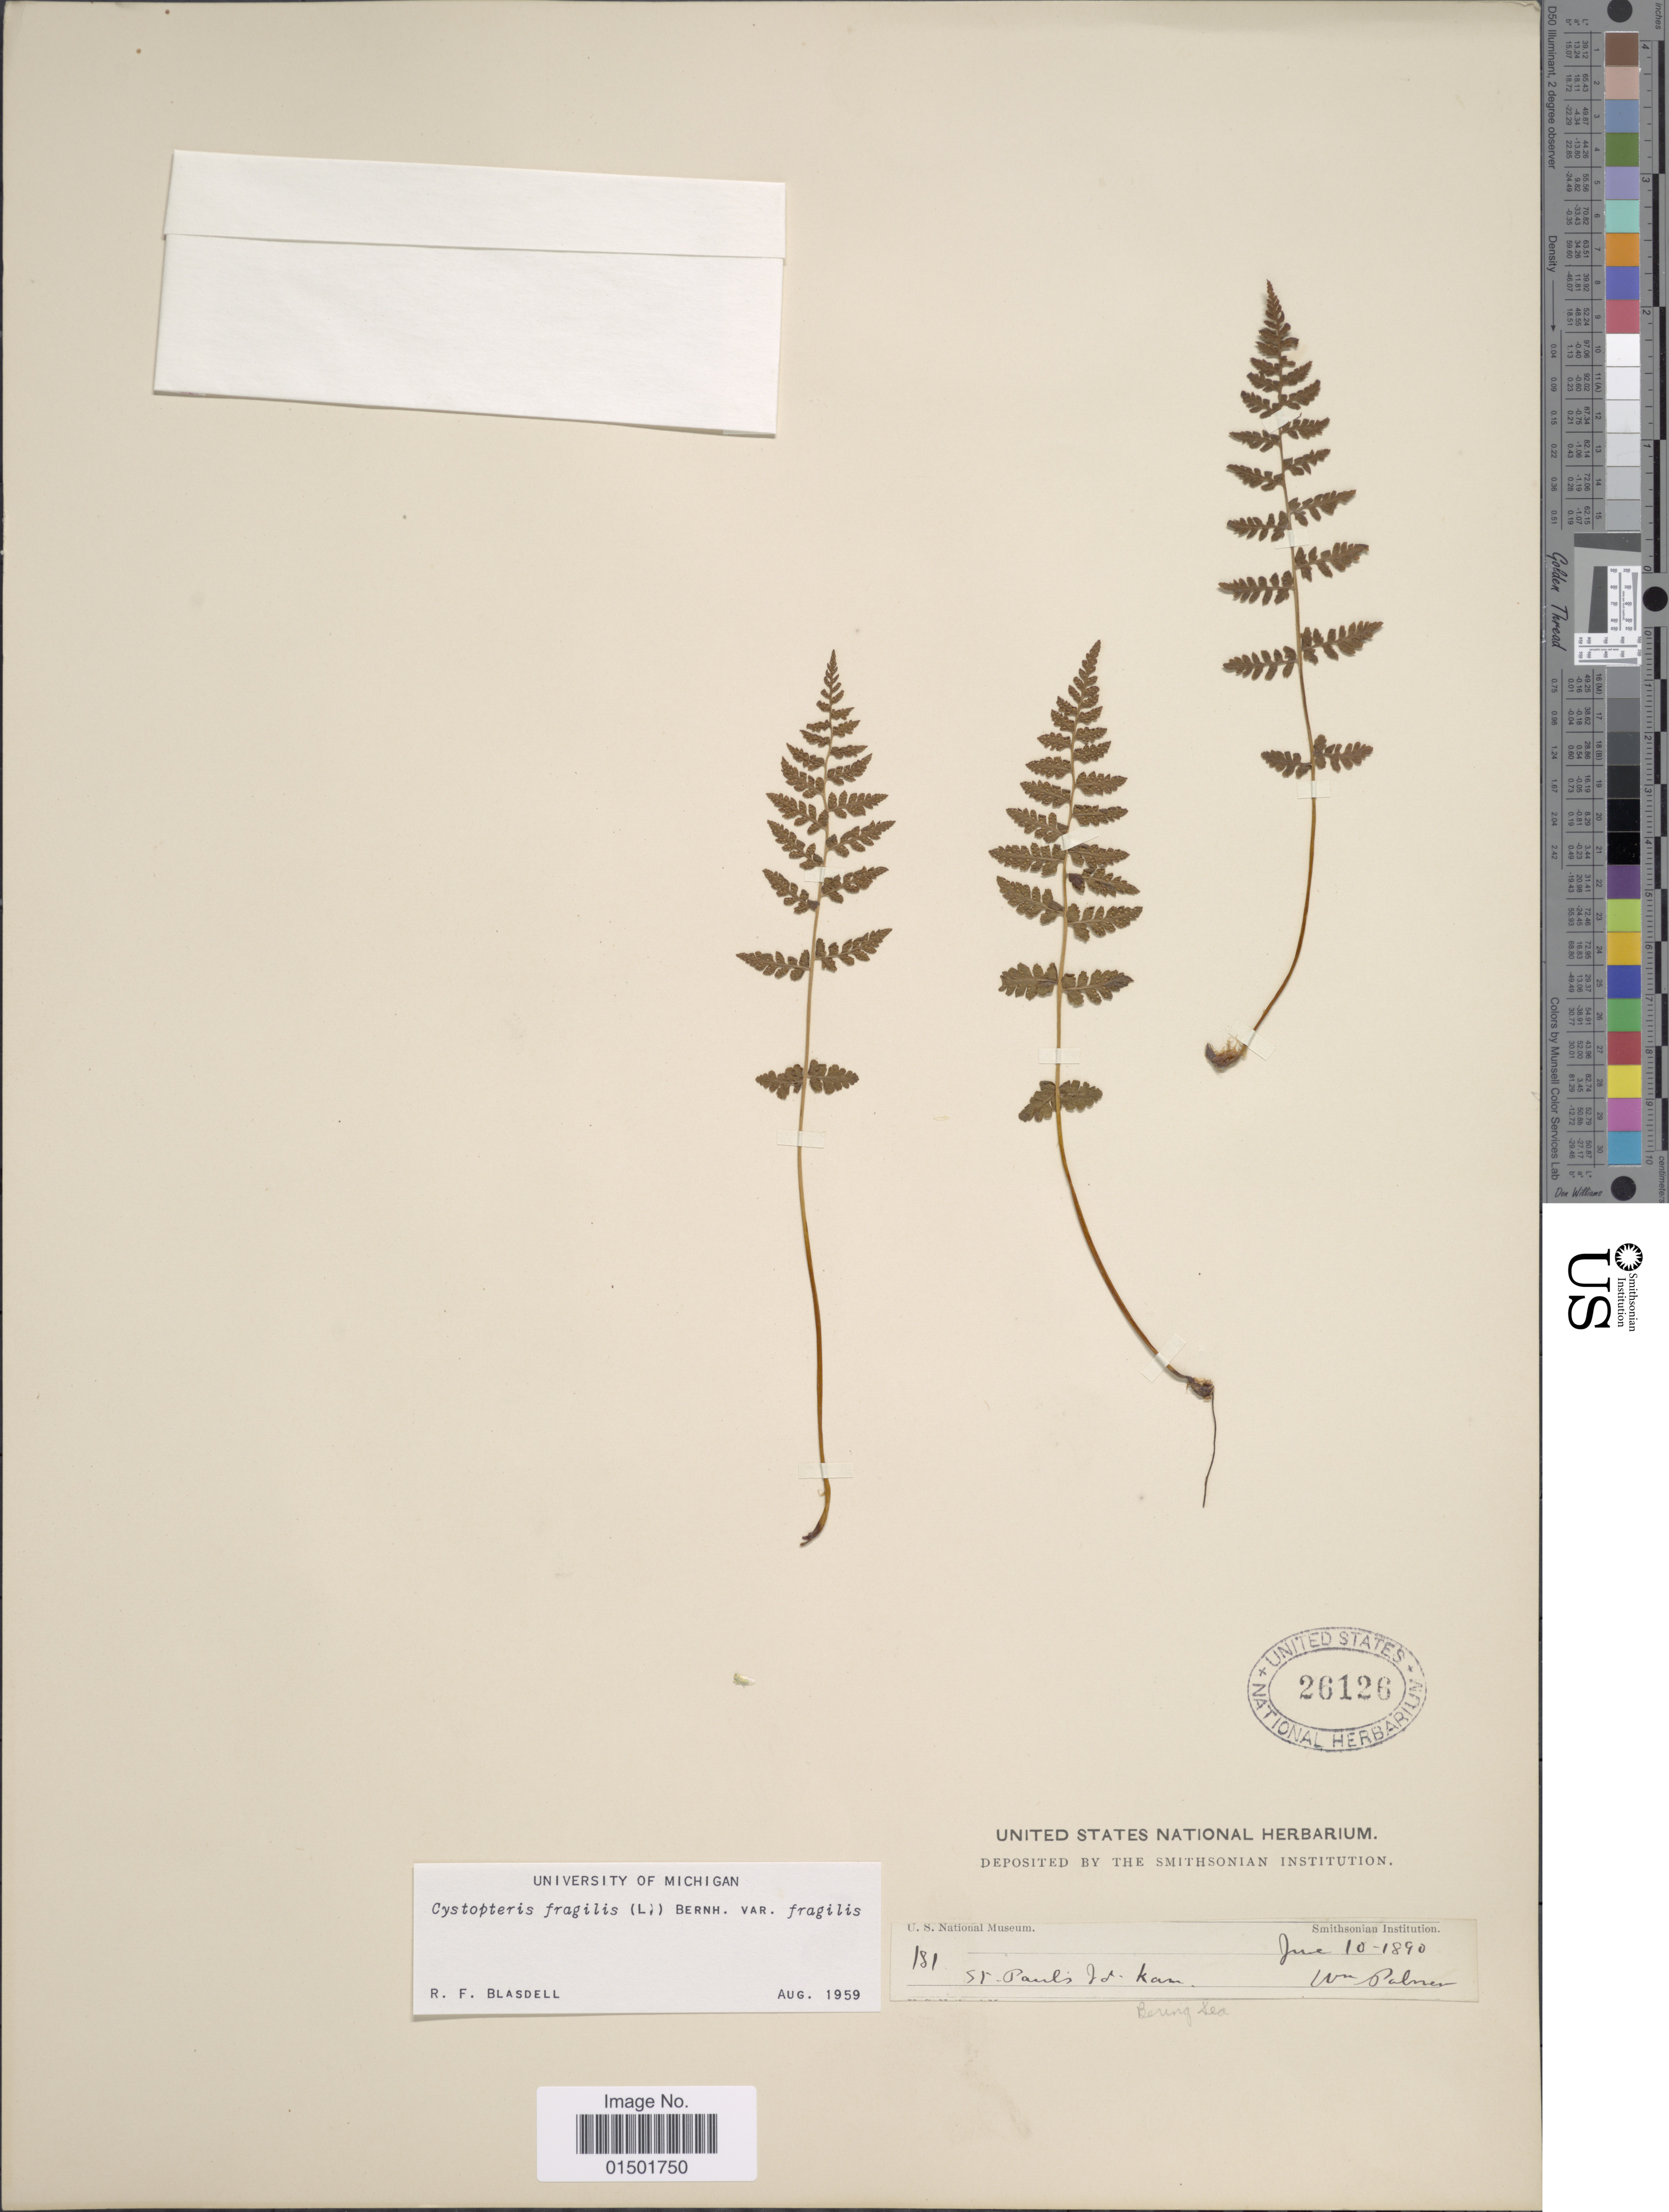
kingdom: Plantae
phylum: Tracheophyta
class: Polypodiopsida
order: Polypodiales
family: Cystopteridaceae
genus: Cystopteris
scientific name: Cystopteris fragilis var. fragilis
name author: (L.) Bernh.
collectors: W. Palmer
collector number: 181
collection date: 1890-06-10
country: United States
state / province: Alaska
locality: St. Pauls Isl. Kam. Bering Sea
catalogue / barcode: US 26126